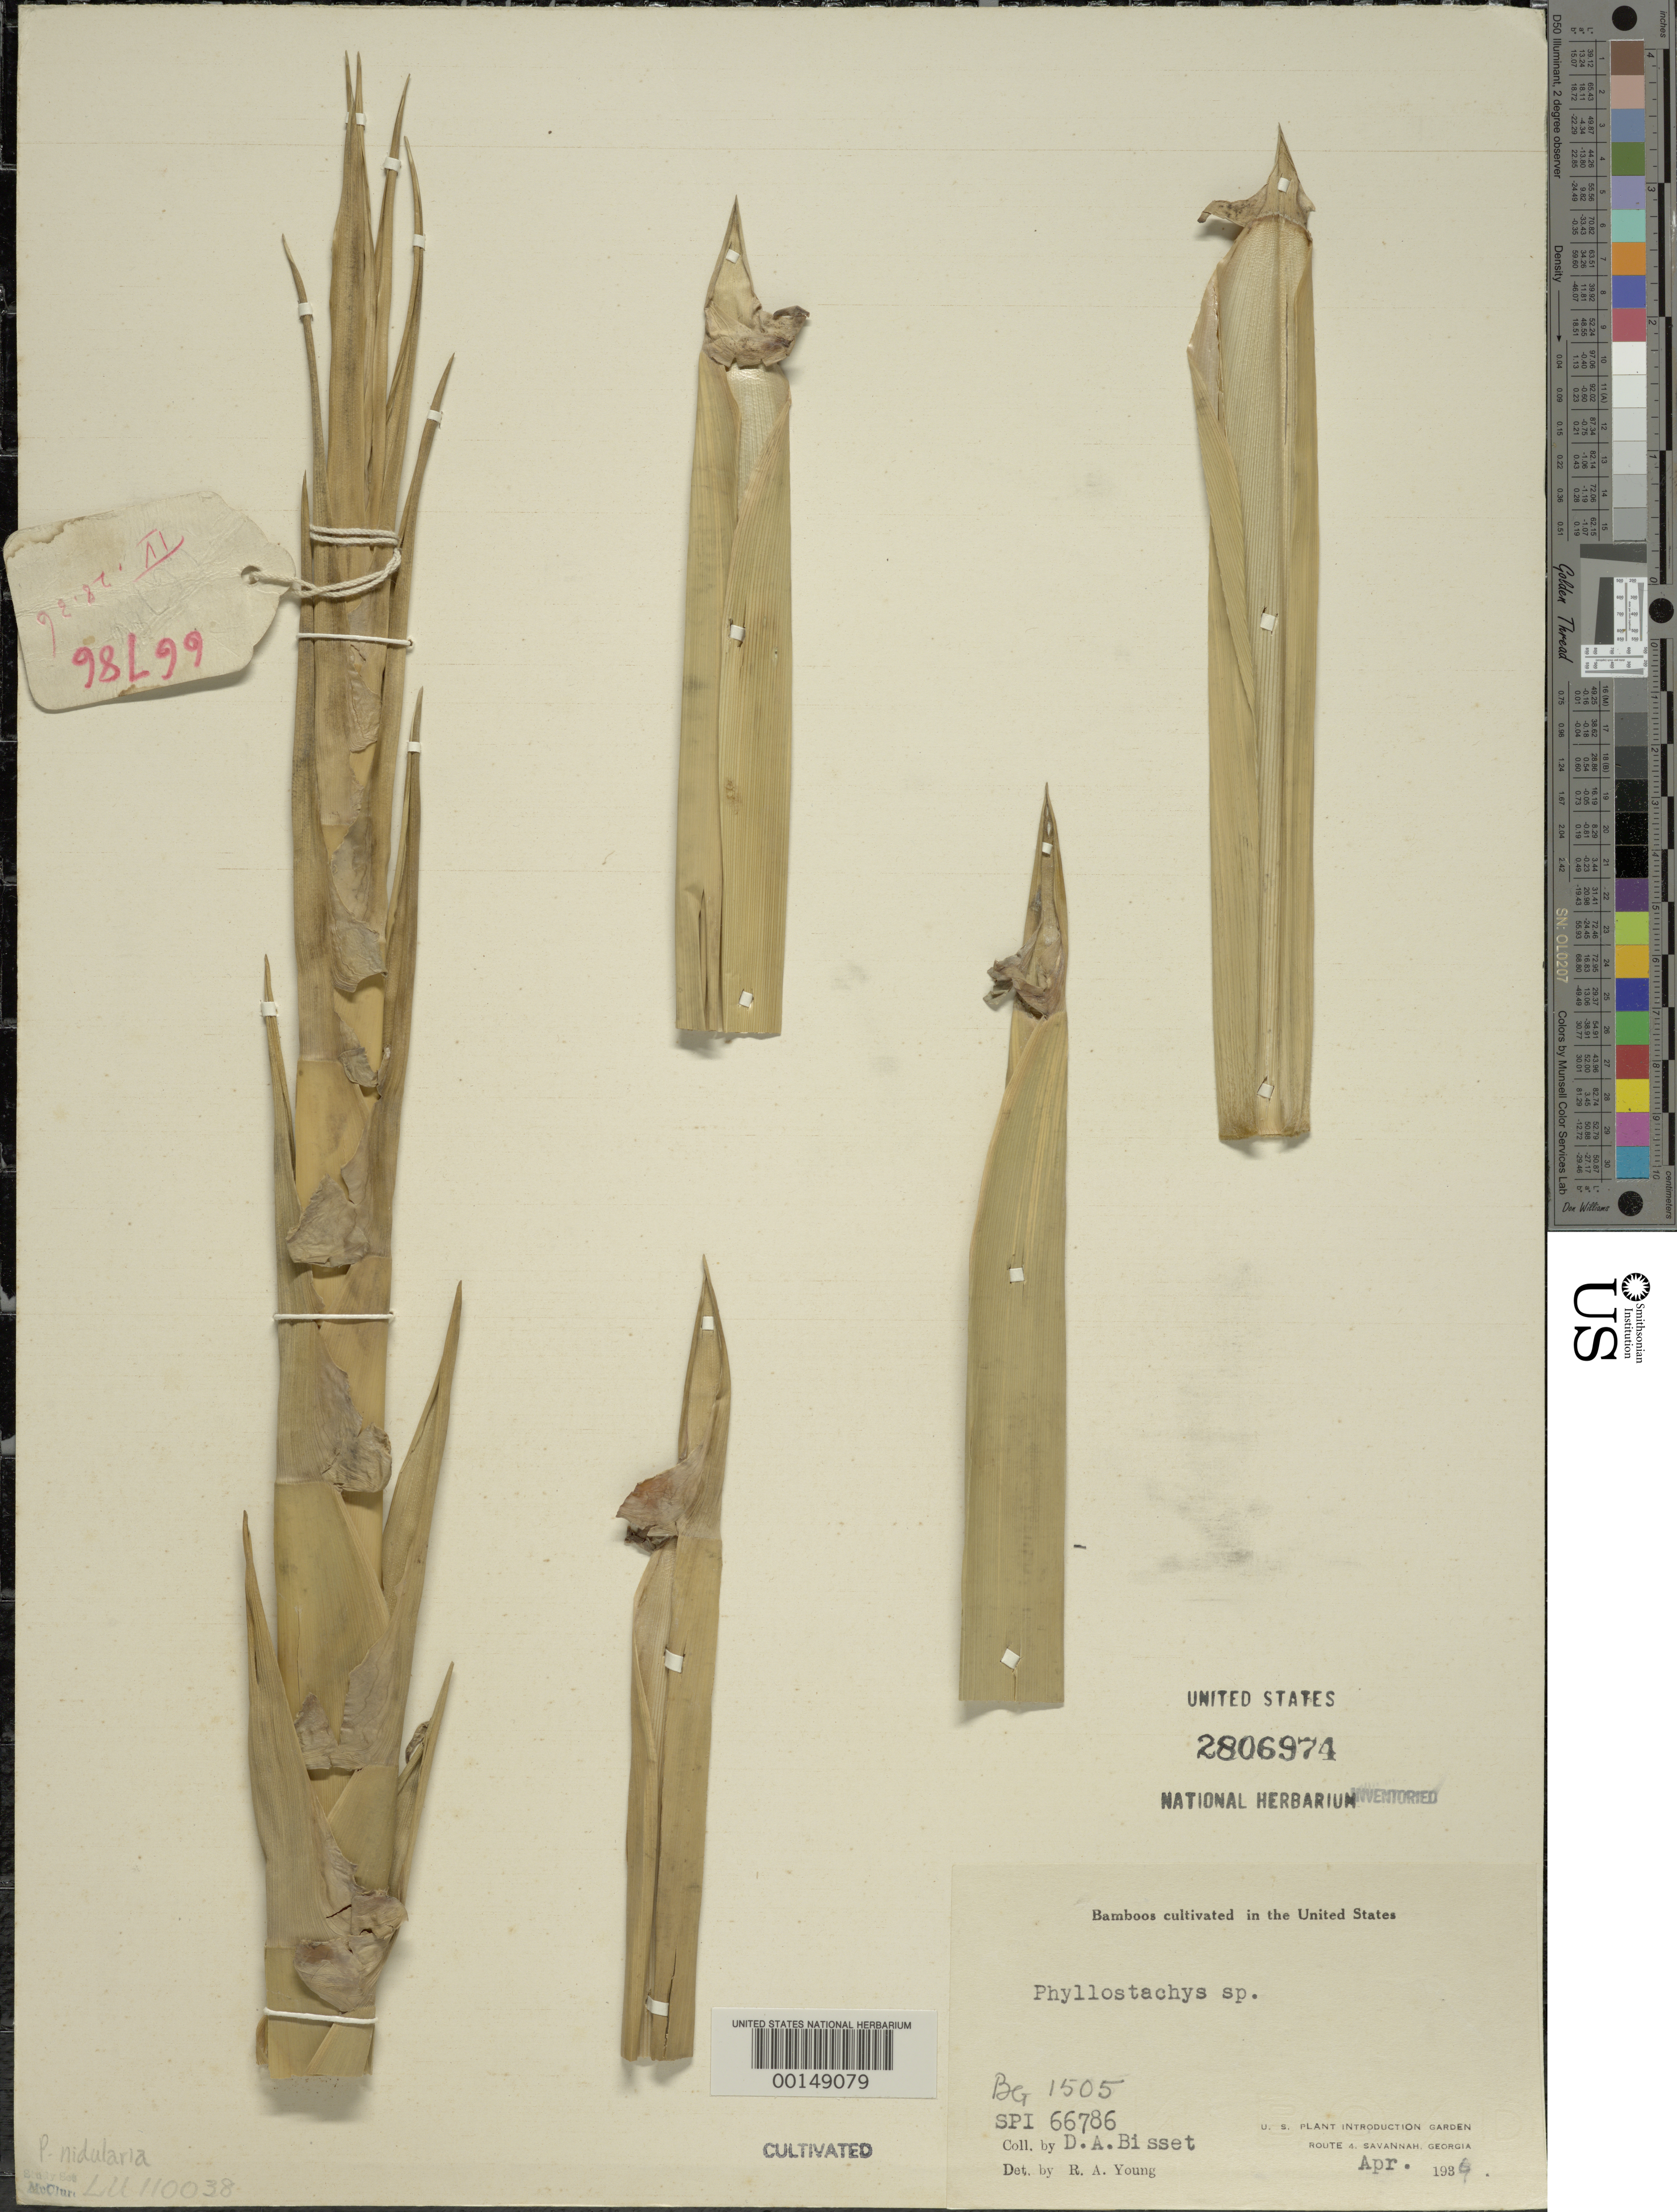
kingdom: Plantae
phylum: Tracheophyta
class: Liliopsida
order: Poales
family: Poaceae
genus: Phyllostachys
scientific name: Phyllostachys nidularia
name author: Munro ex Fenzi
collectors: D. Bisset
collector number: PI 66786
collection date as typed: Apr 1936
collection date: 1936-04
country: United States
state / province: Georgia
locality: Savannah, Barbour Lathrop P.I. garden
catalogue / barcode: US 2806974